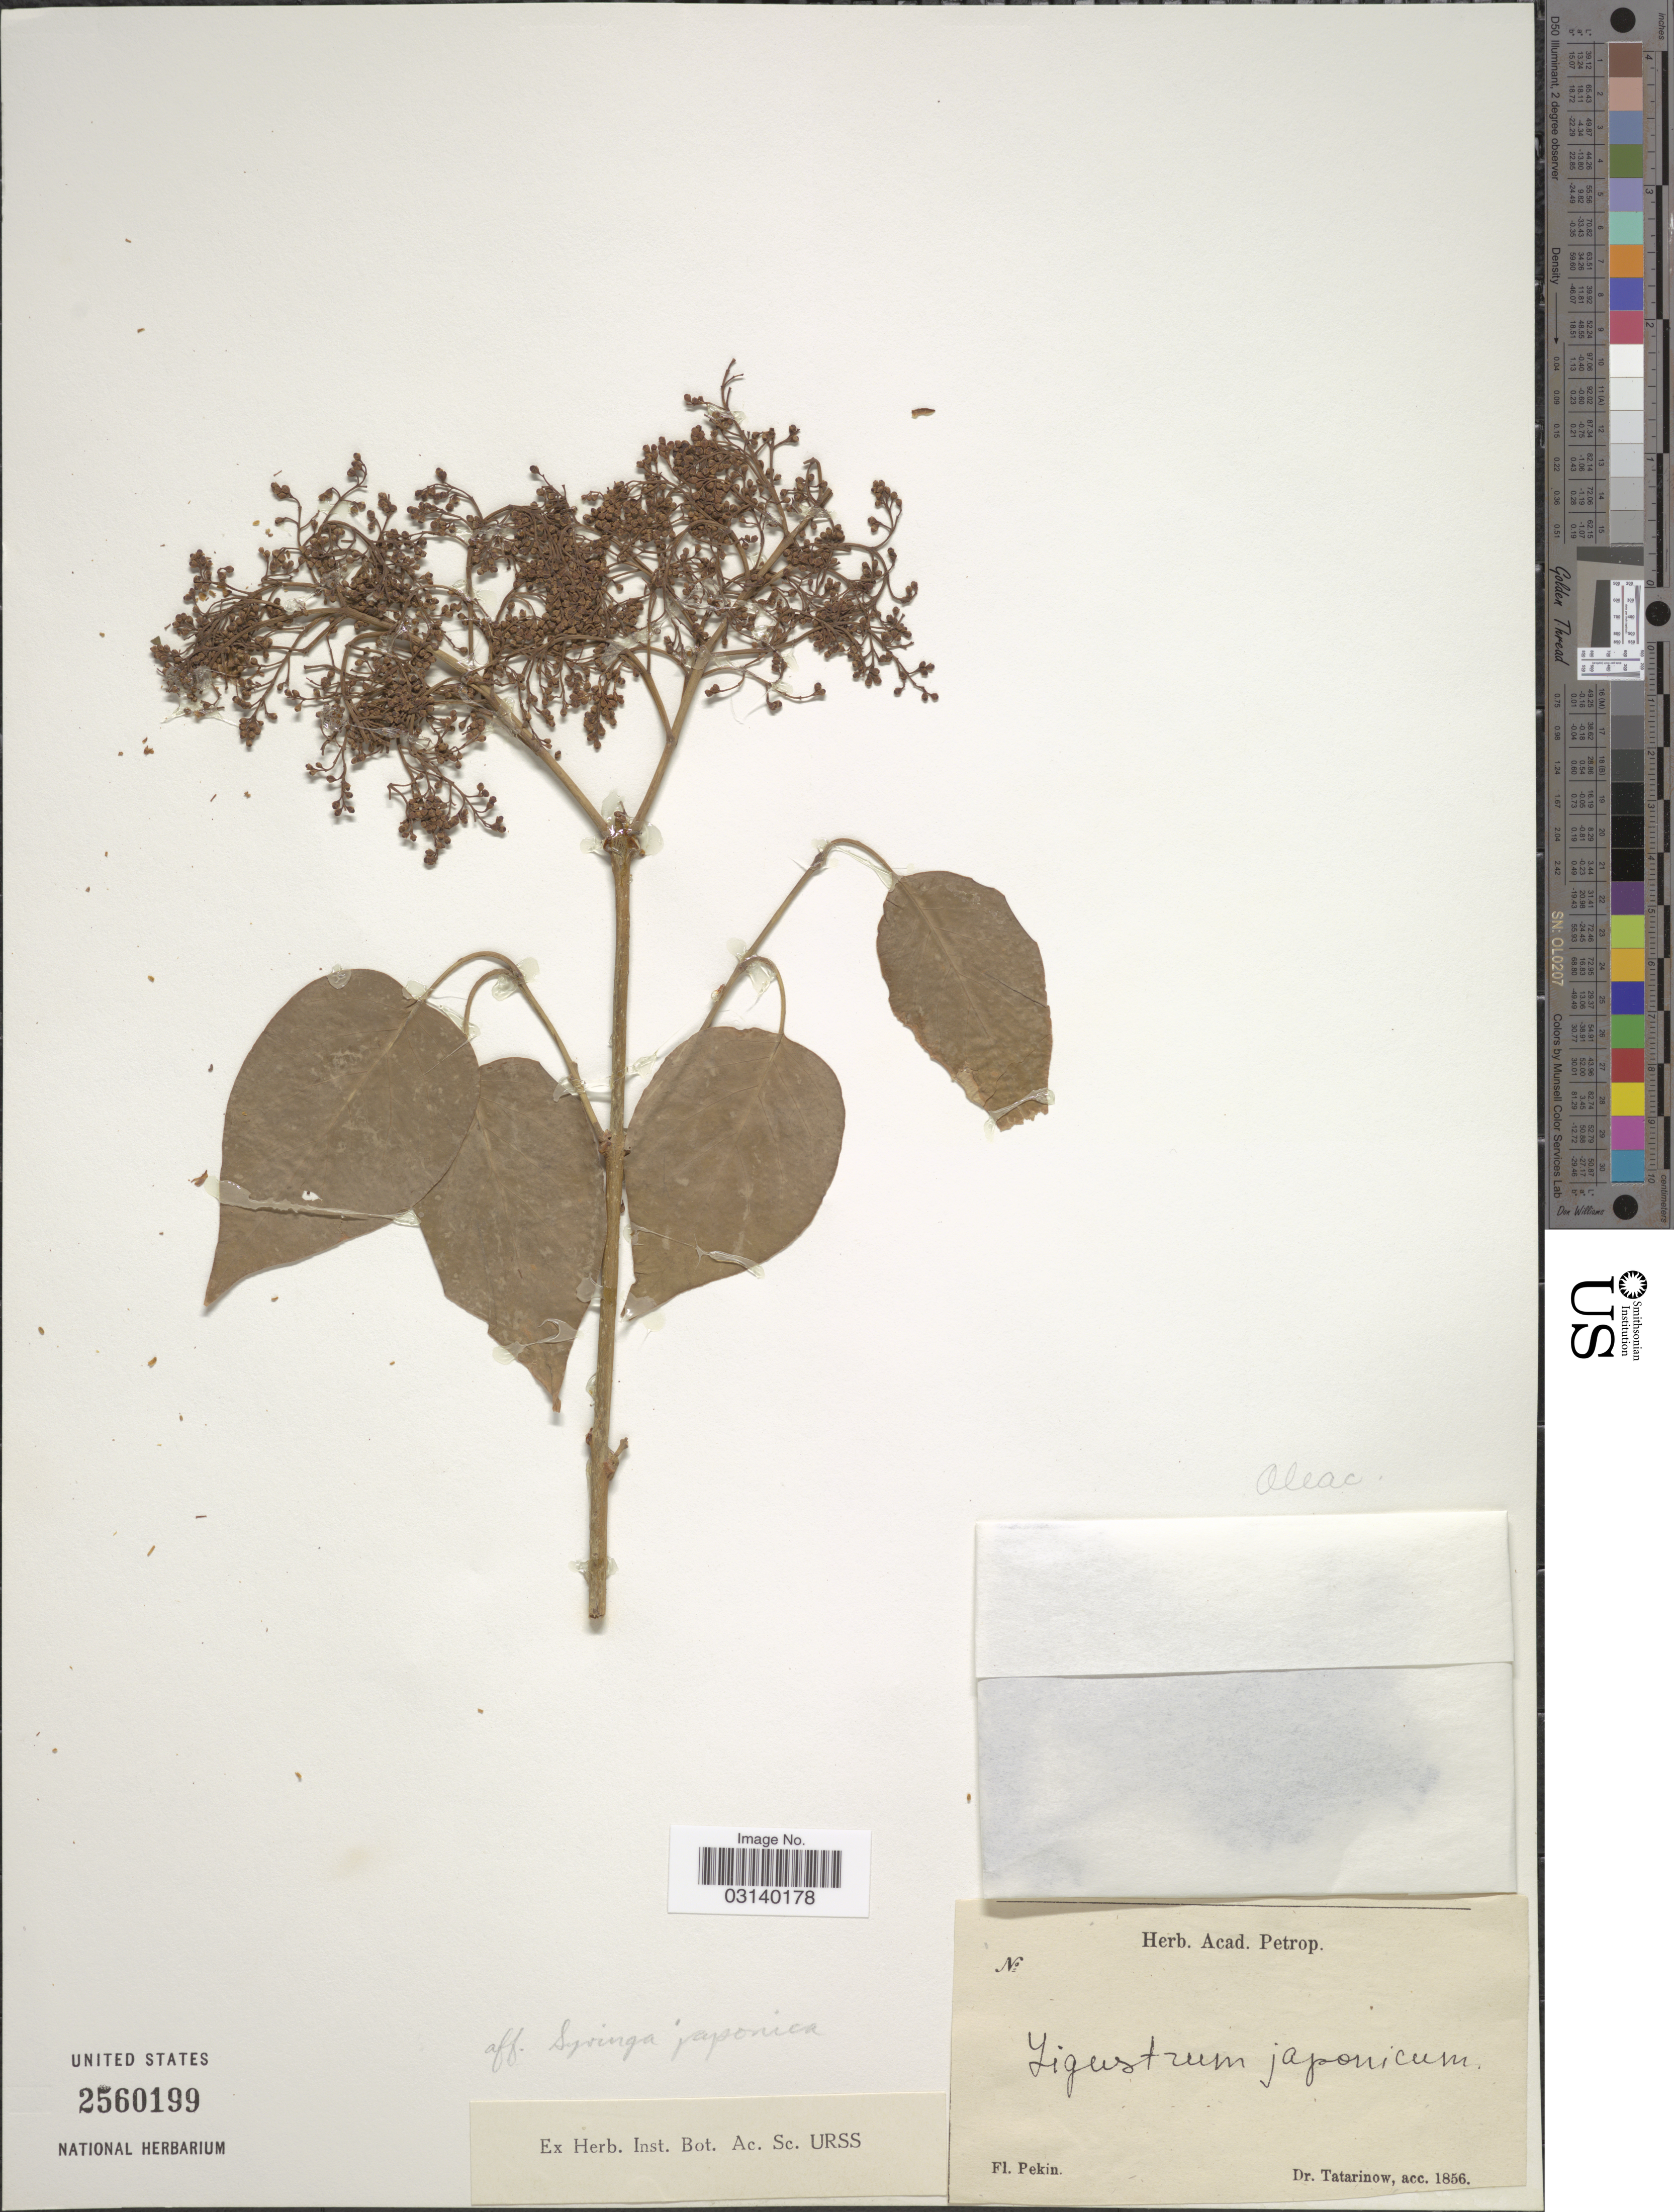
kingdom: Plantae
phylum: Tracheophyta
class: Magnoliopsida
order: Lamiales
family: Oleaceae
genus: Syringa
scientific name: Syringa japonica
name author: (Maxim.) Decne.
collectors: -. Tatarinow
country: China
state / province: Beijing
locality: Pekin.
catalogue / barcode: US 2560199